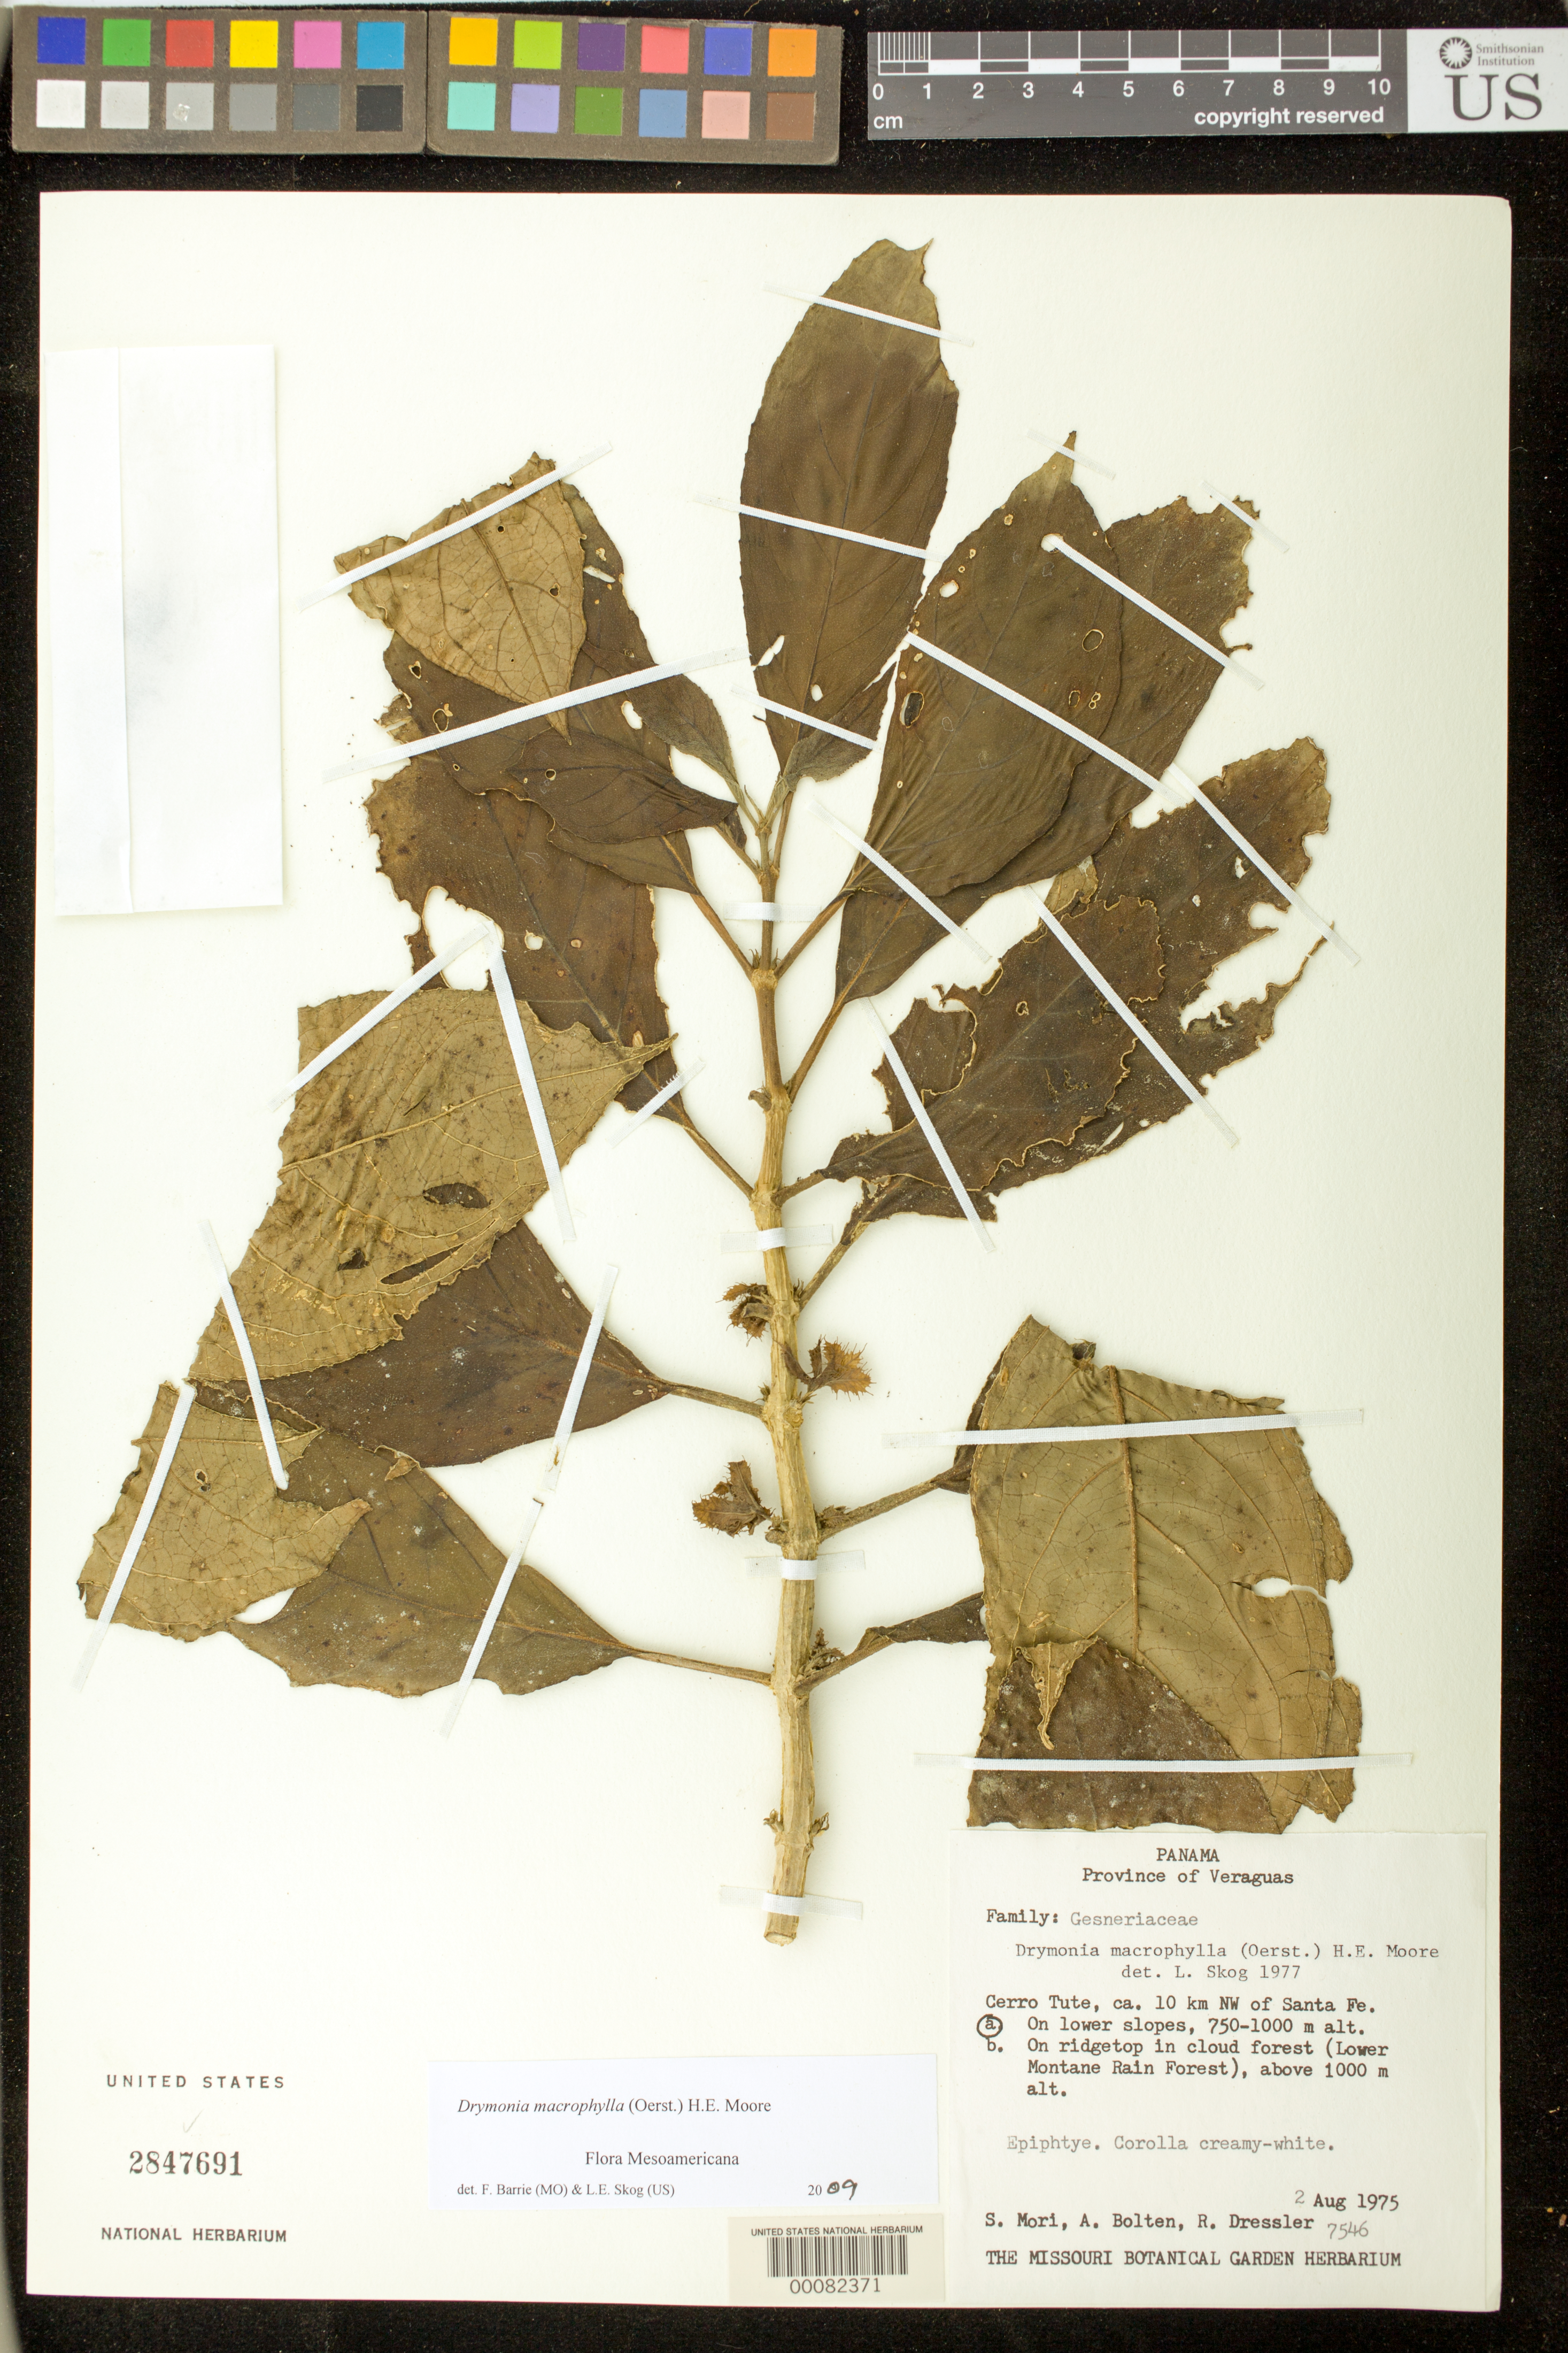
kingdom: Plantae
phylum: Tracheophyta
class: Magnoliopsida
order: Lamiales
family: Gesneriaceae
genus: Drymonia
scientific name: Drymonia macrophylla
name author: (Oerst.) H.E. Moore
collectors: S. Mori, A. Bolten & R. Dressler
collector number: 7546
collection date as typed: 02 Aug 1975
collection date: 1975-08-02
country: Panama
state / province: Veraguas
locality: Cerro Tute, about 10 km NW of Santa Fe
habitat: On lower slopes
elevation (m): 750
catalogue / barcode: US 2847691